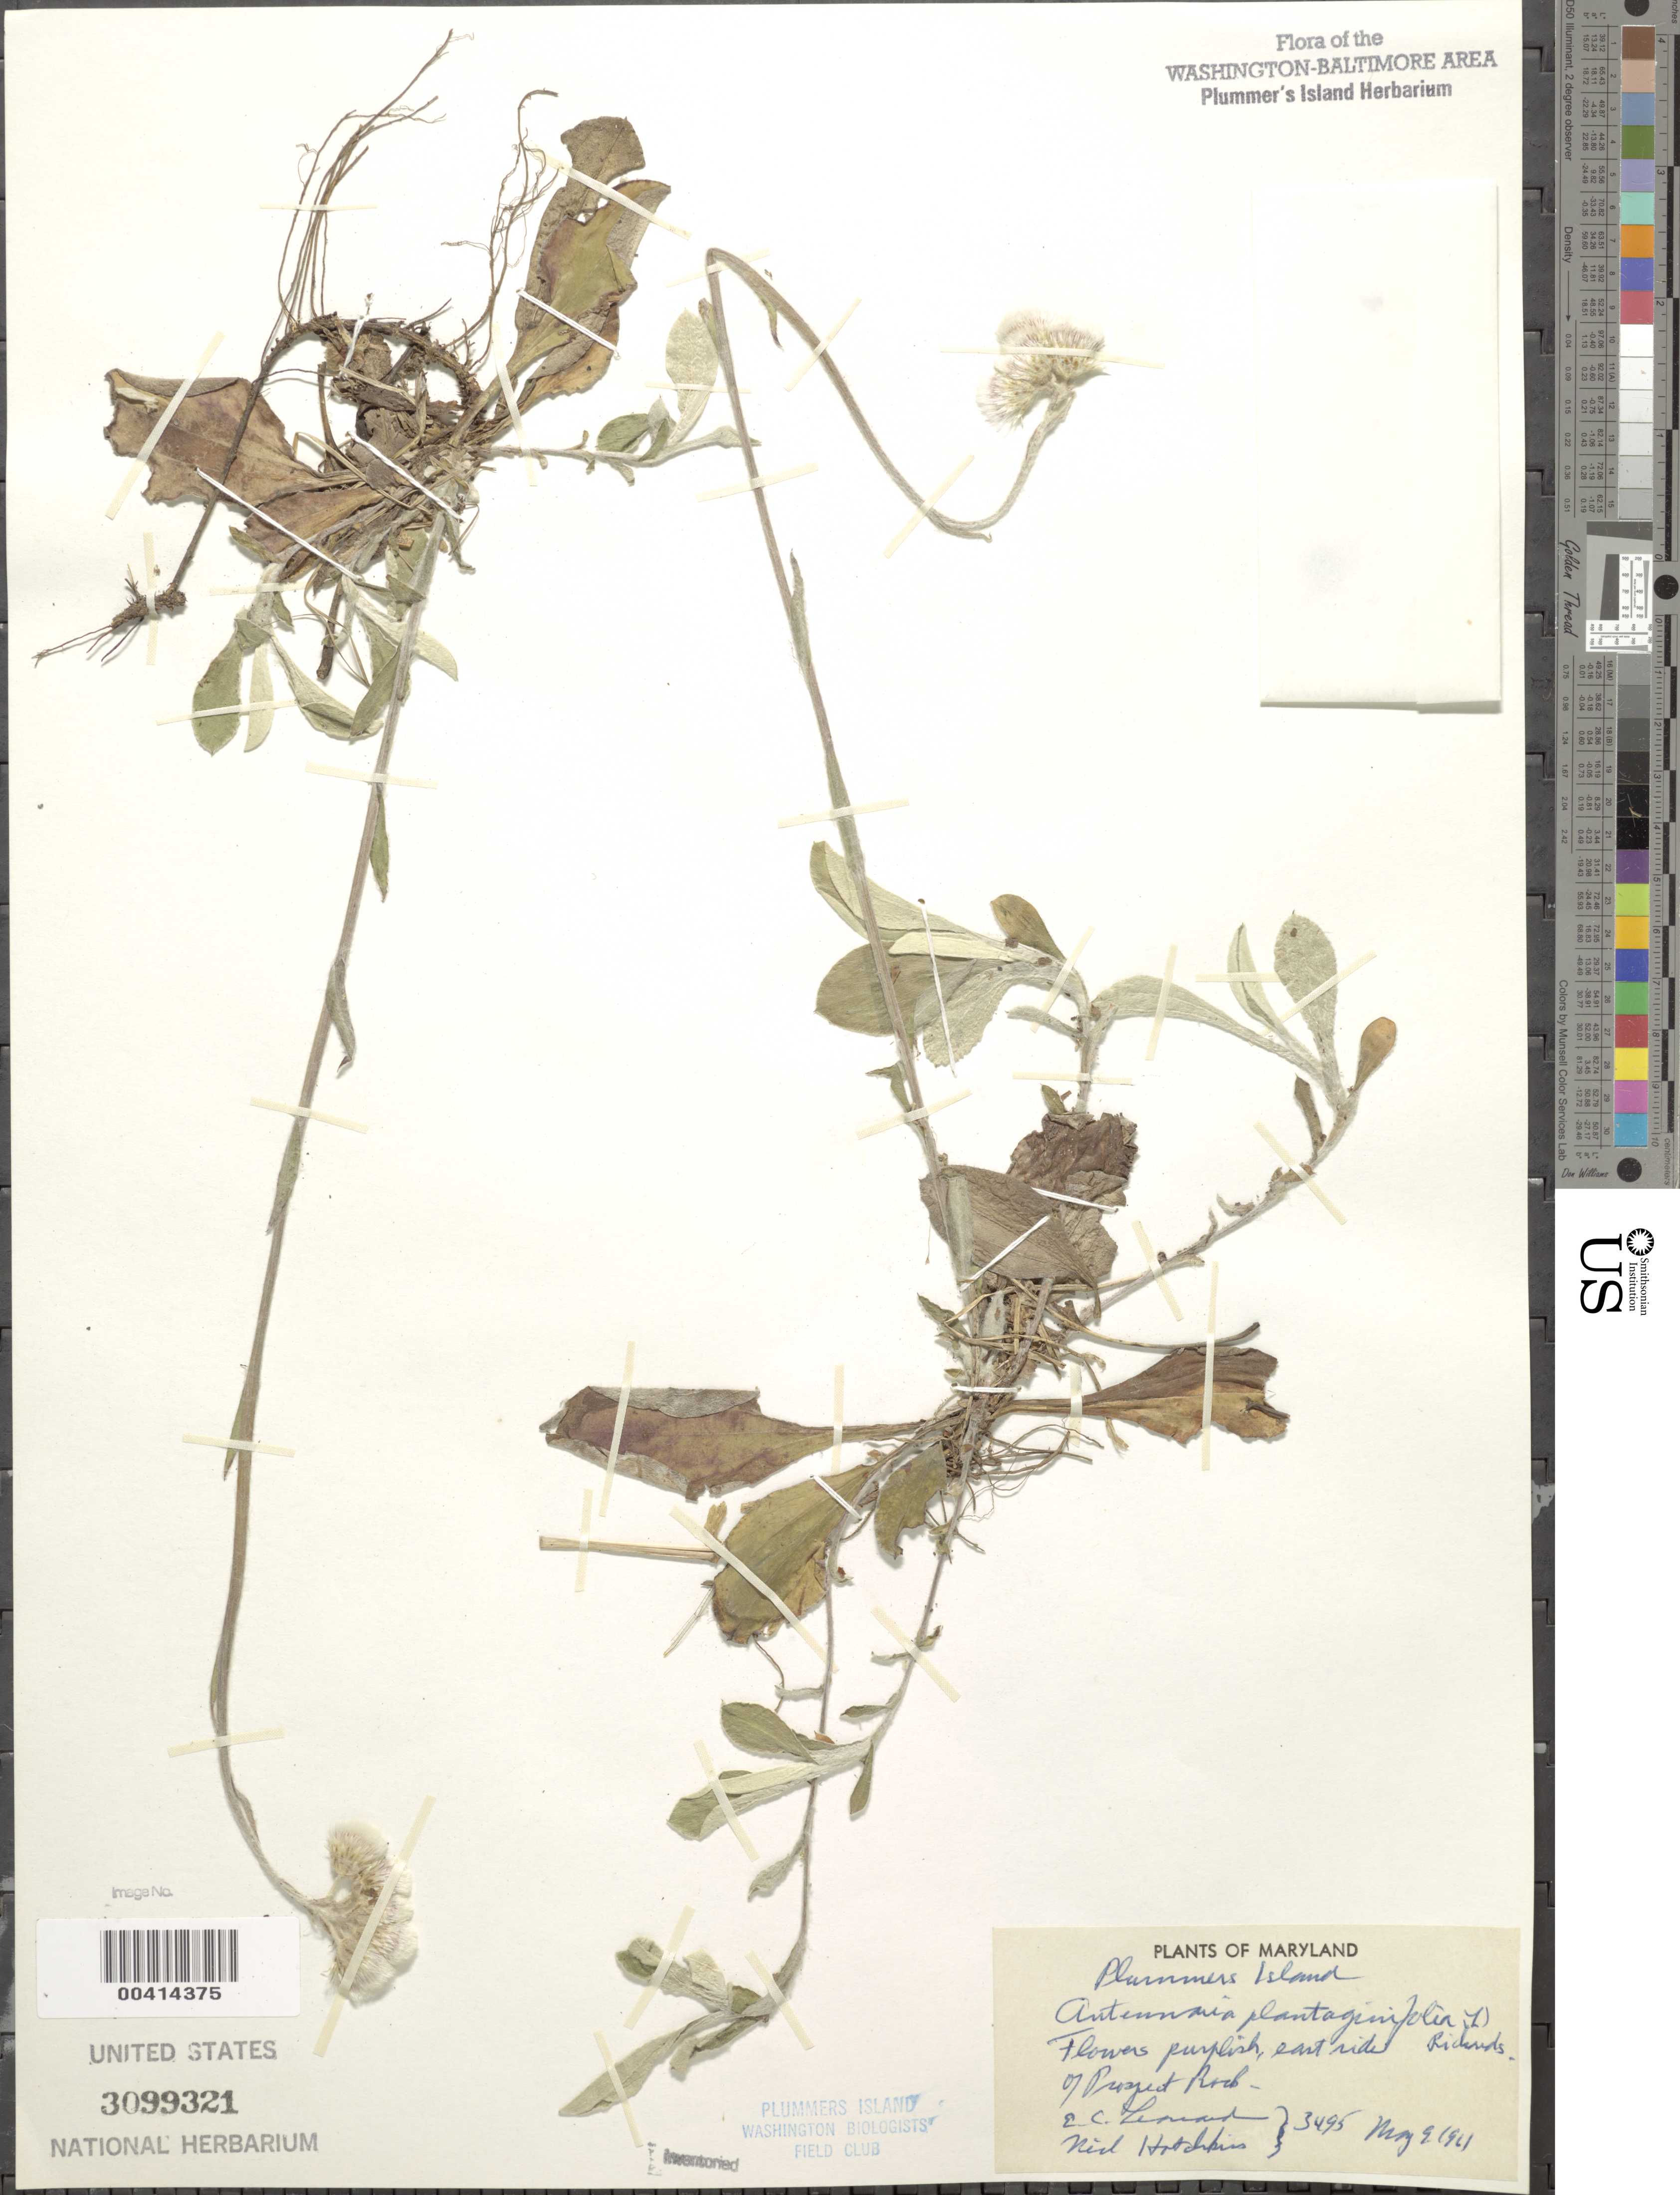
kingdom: Plantae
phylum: Tracheophyta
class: Magnoliopsida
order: Asterales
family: Asteraceae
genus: Antennaria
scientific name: Antennaria plantaginifolia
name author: (L.) Richardson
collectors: E. C. Leonard & N. Hotchkiss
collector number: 3495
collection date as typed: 09 May 1961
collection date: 1961-05-09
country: United States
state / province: Maryland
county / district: Montgomery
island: Plummers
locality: Plummer's Island; east side of Prospect Rock C. & O. Canal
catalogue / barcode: US 3099321